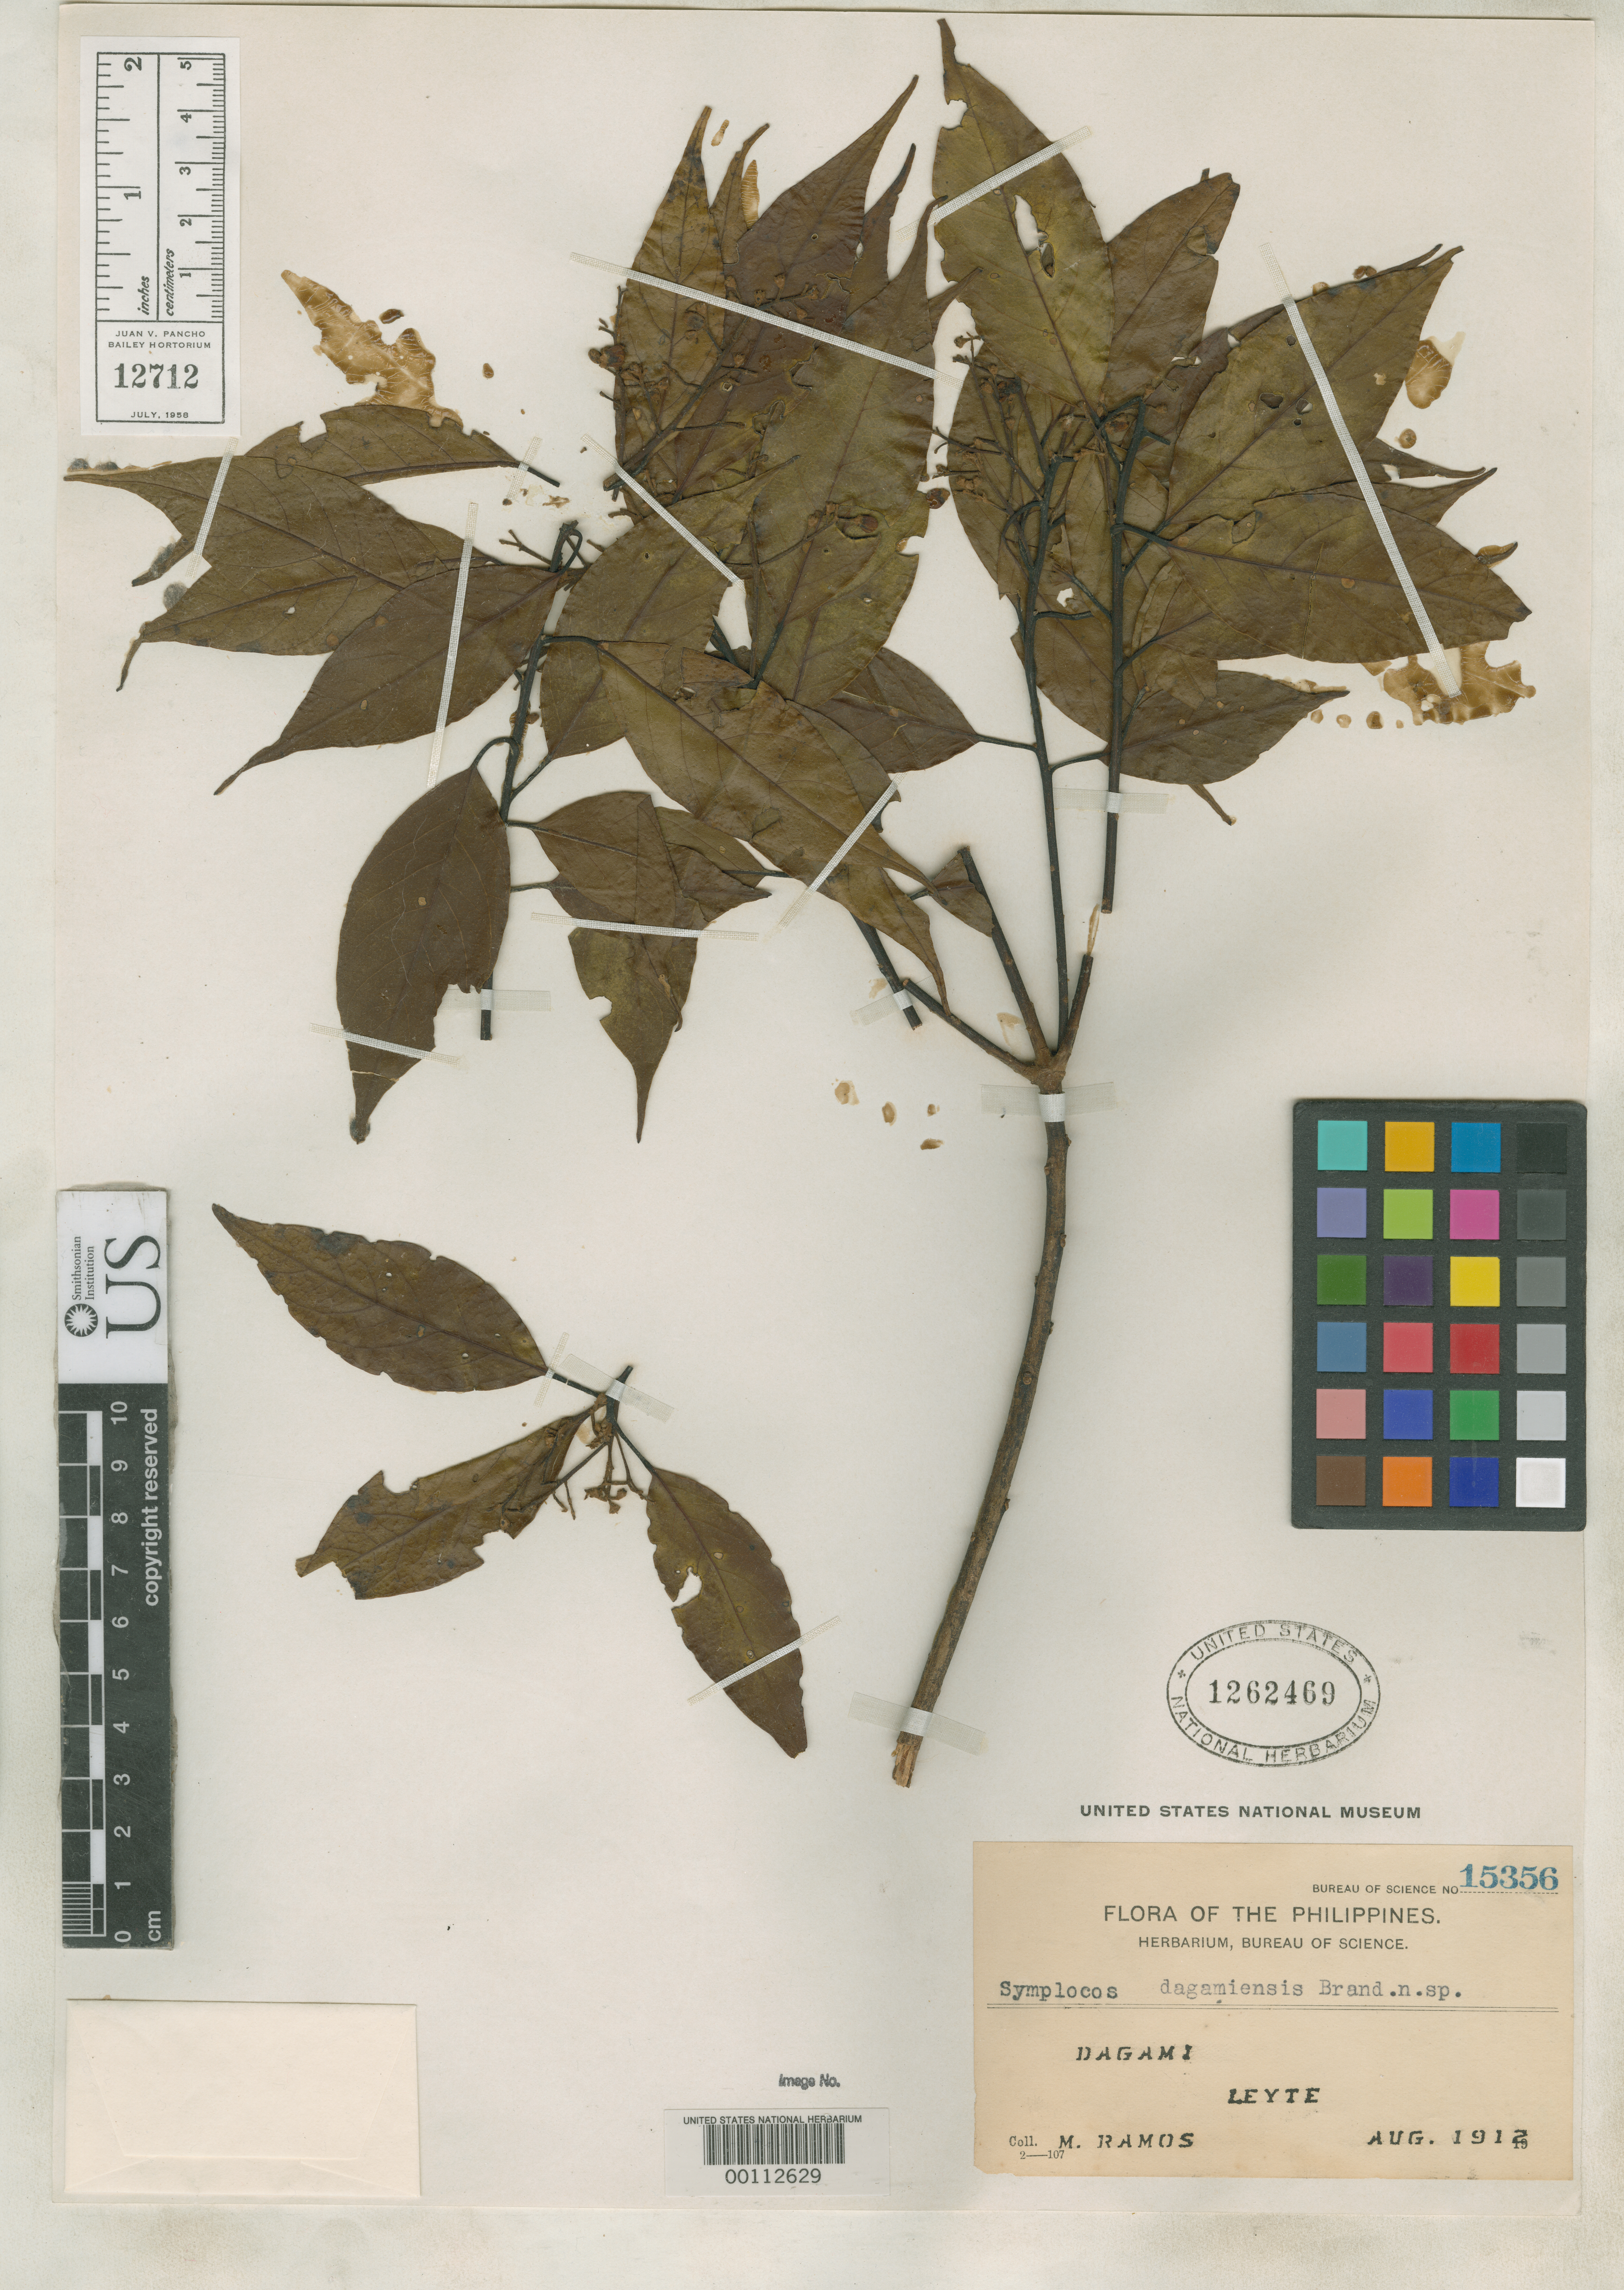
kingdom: Plantae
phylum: Tracheophyta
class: Magnoliopsida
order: Ericales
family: Symplocaceae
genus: Symplocos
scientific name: Symplocos dagamensis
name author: Brand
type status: Isotype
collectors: M. Ramos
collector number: Bur. Sci. 15356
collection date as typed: Aug 1912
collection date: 1912-08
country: Philippines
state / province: Eastern Visayas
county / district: Leyte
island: Leyte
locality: Dagami.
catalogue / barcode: US 1262469